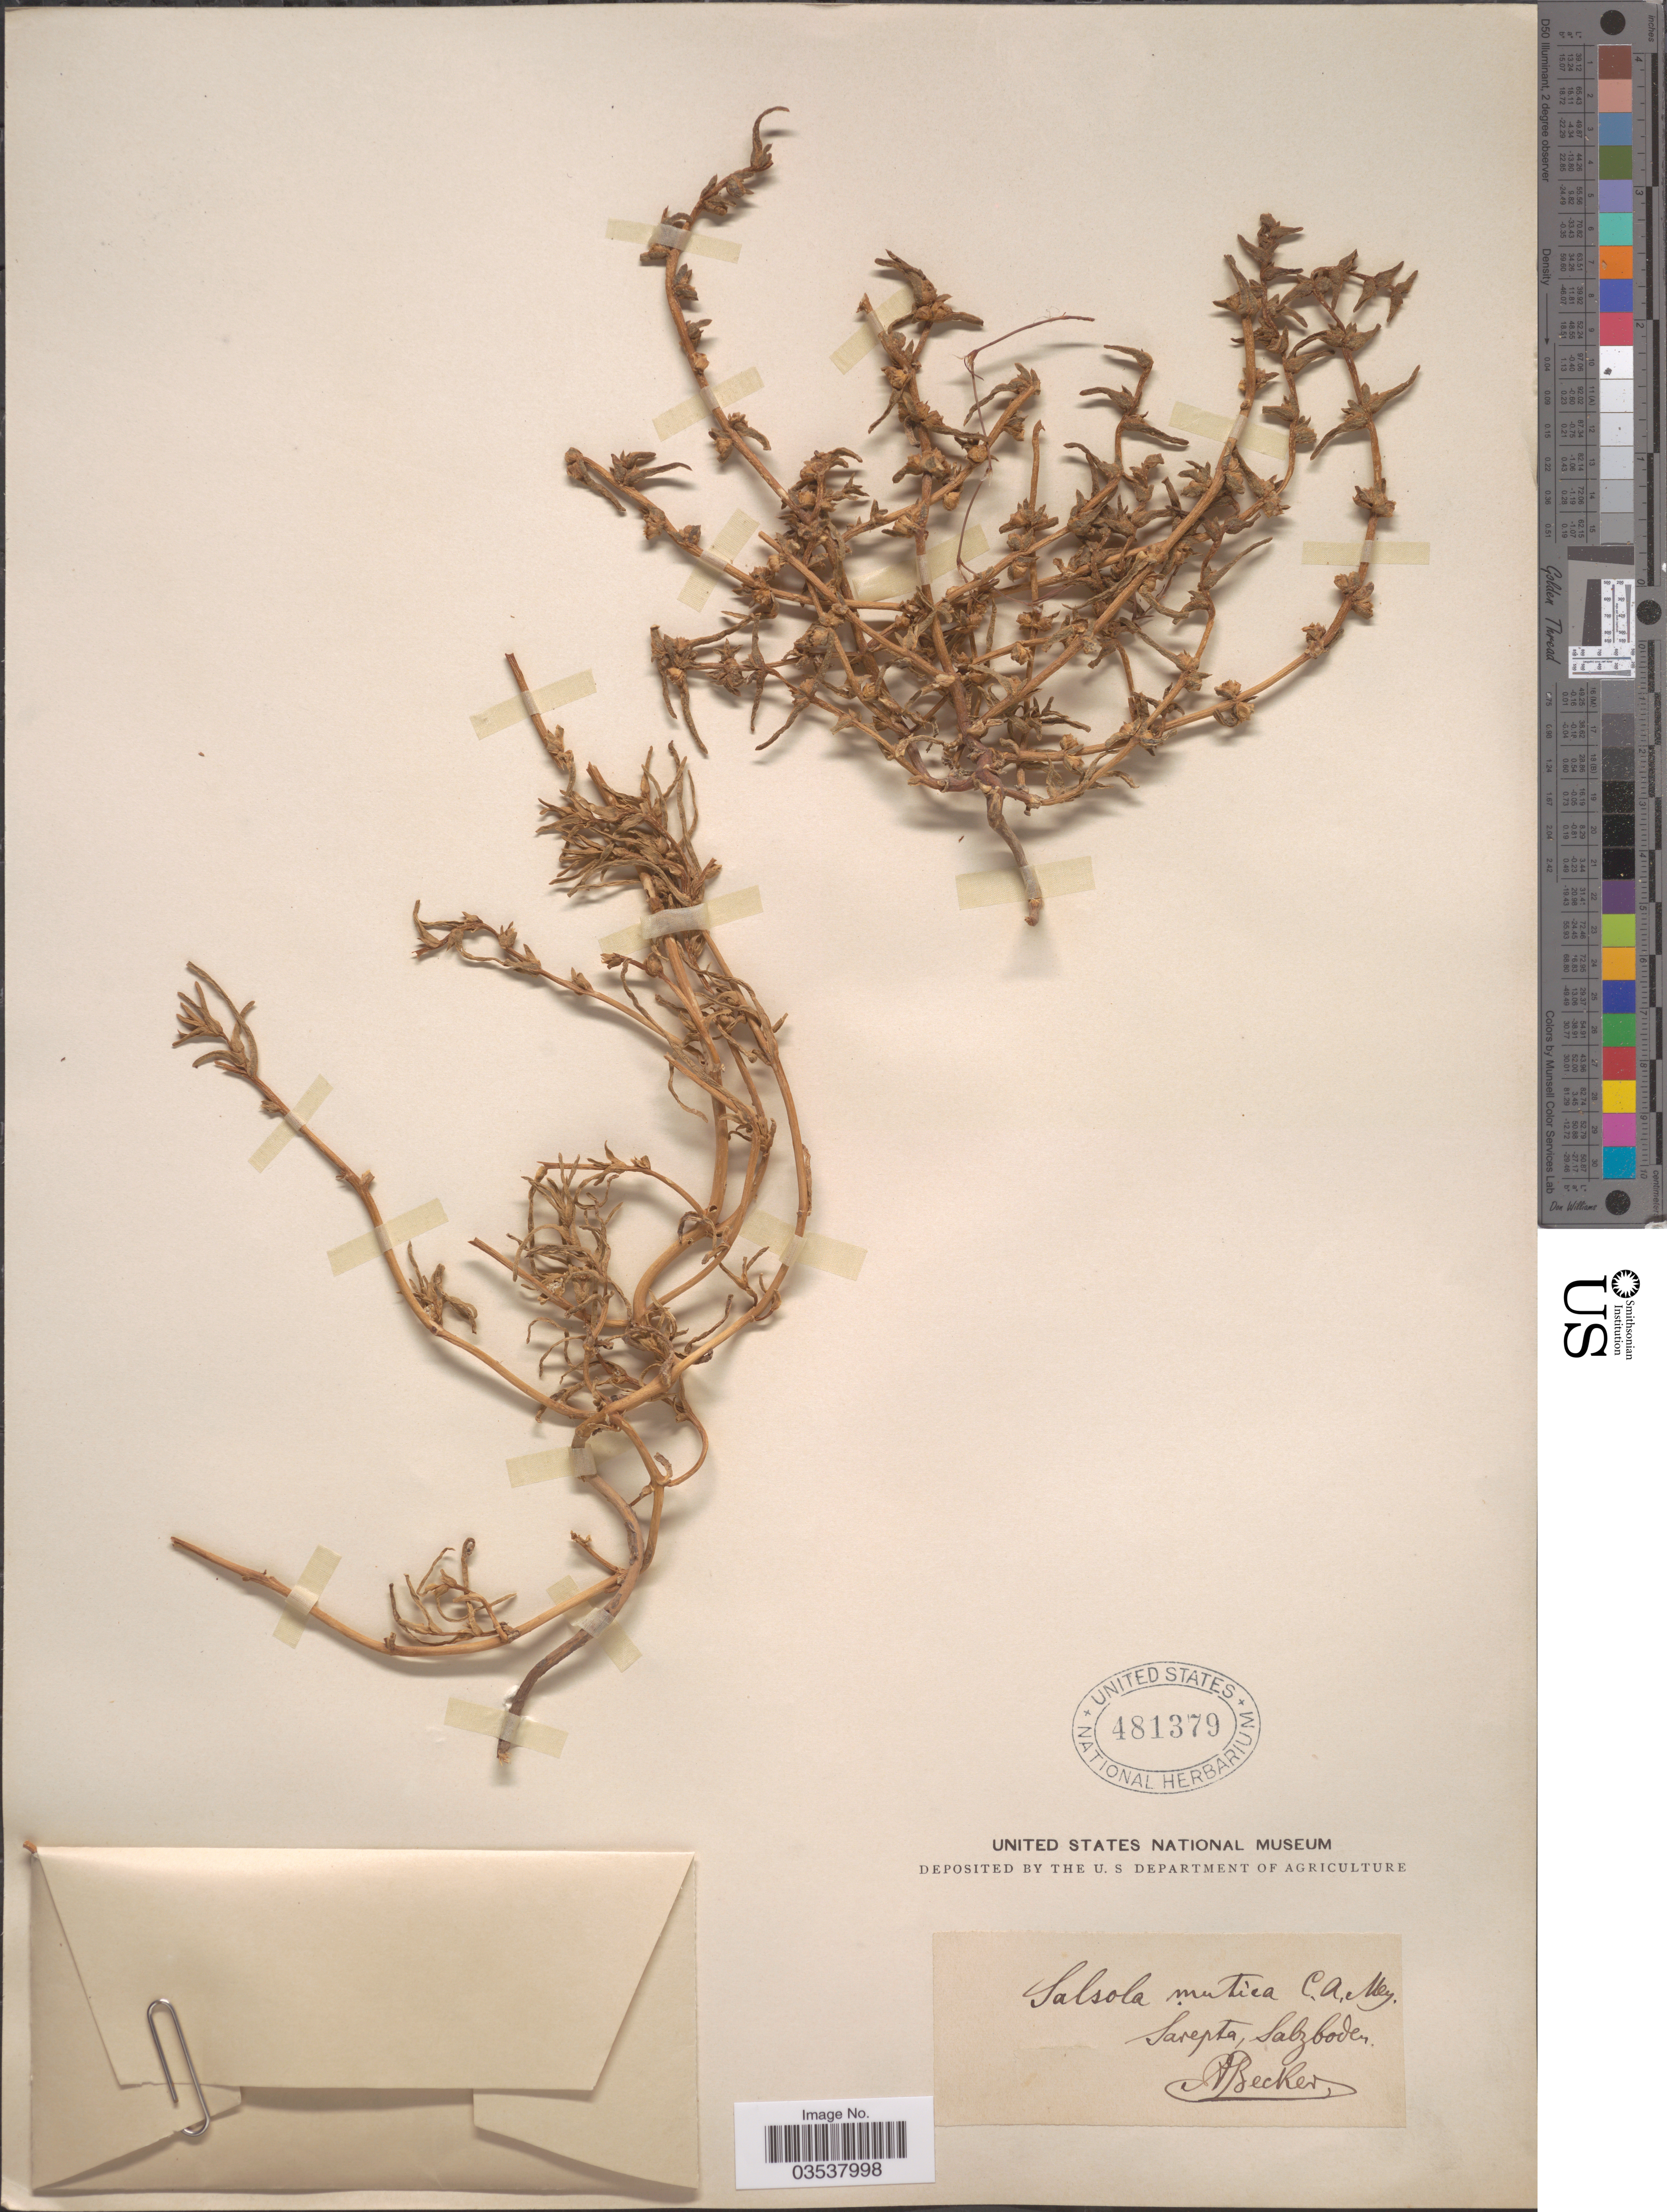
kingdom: Plantae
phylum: Tracheophyta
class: Magnoliopsida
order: Caryophyllales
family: Amaranthaceae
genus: Soda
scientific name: Soda acutifolia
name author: (Bunge) Mosyakin et al.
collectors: A. Becker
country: Russian Federation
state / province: Volgograd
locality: Sarepta, Salzboden.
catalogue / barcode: US 481379